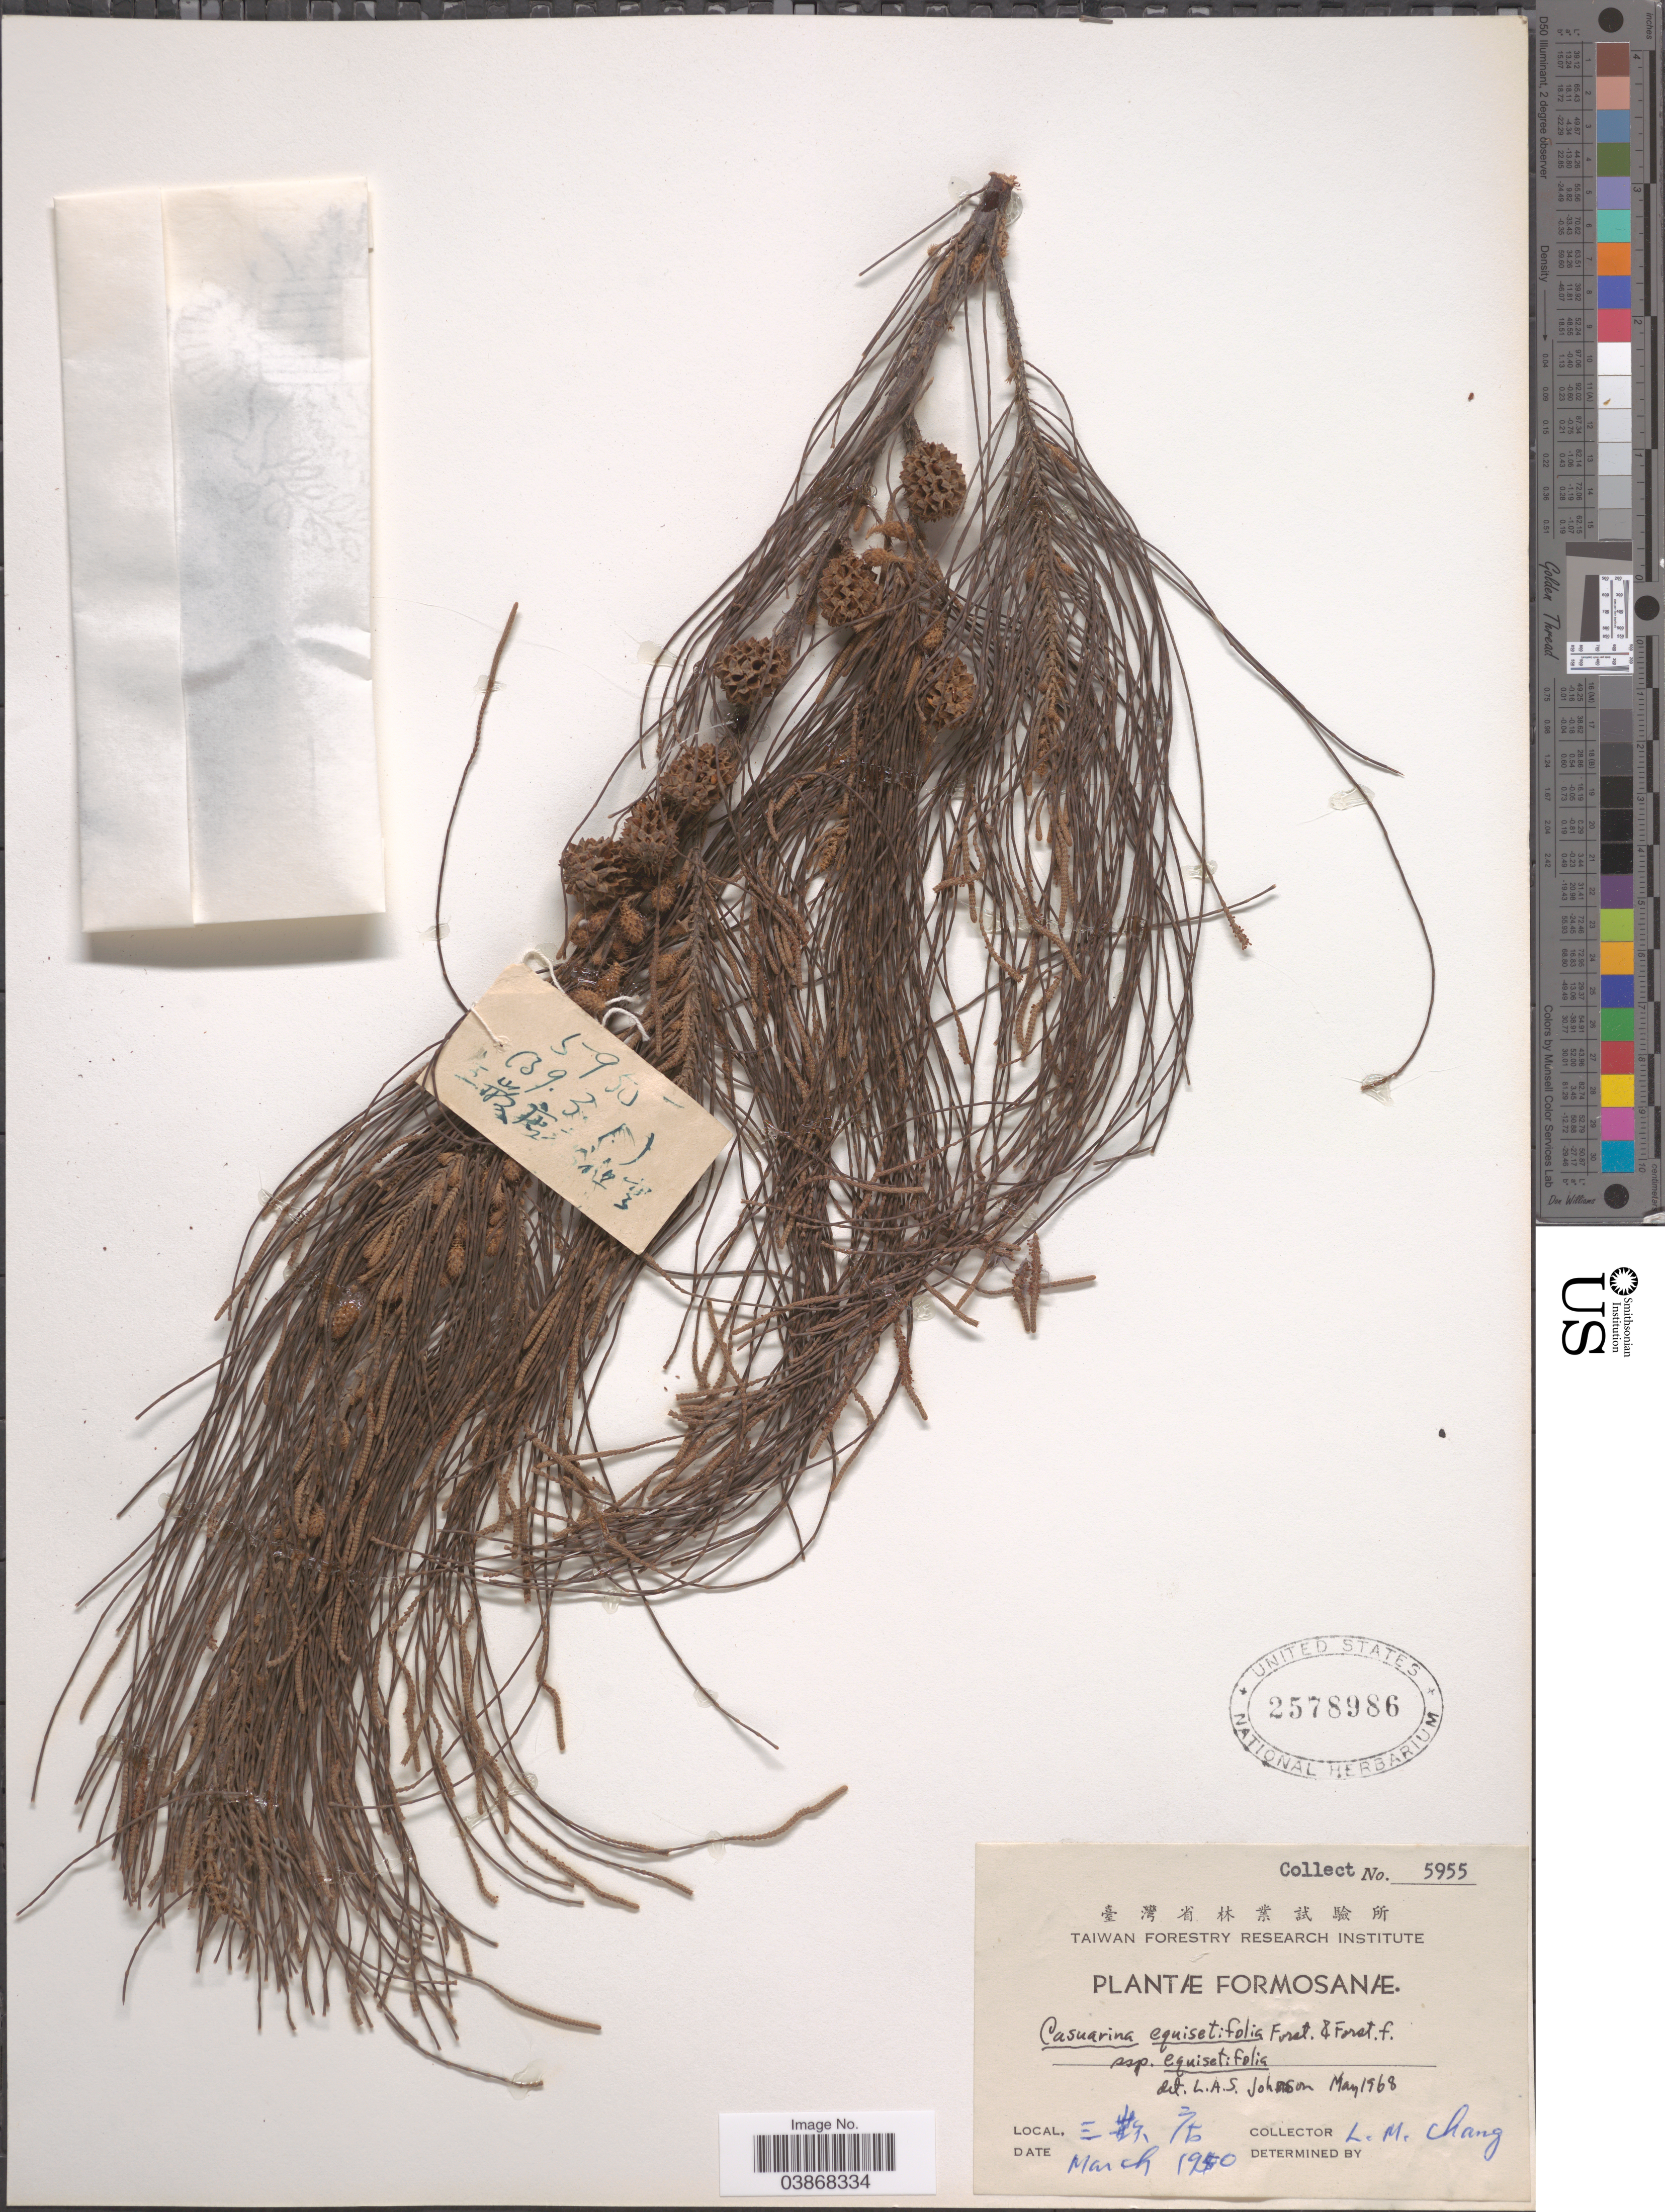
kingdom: Plantae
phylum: Tracheophyta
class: Magnoliopsida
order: Fagales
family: Casuarinaceae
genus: Casuarina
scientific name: Casuarina equisetifolia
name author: L.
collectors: L. Chang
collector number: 5955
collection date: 1950-03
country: Taiwan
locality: Formosanæ.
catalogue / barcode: US 2578986